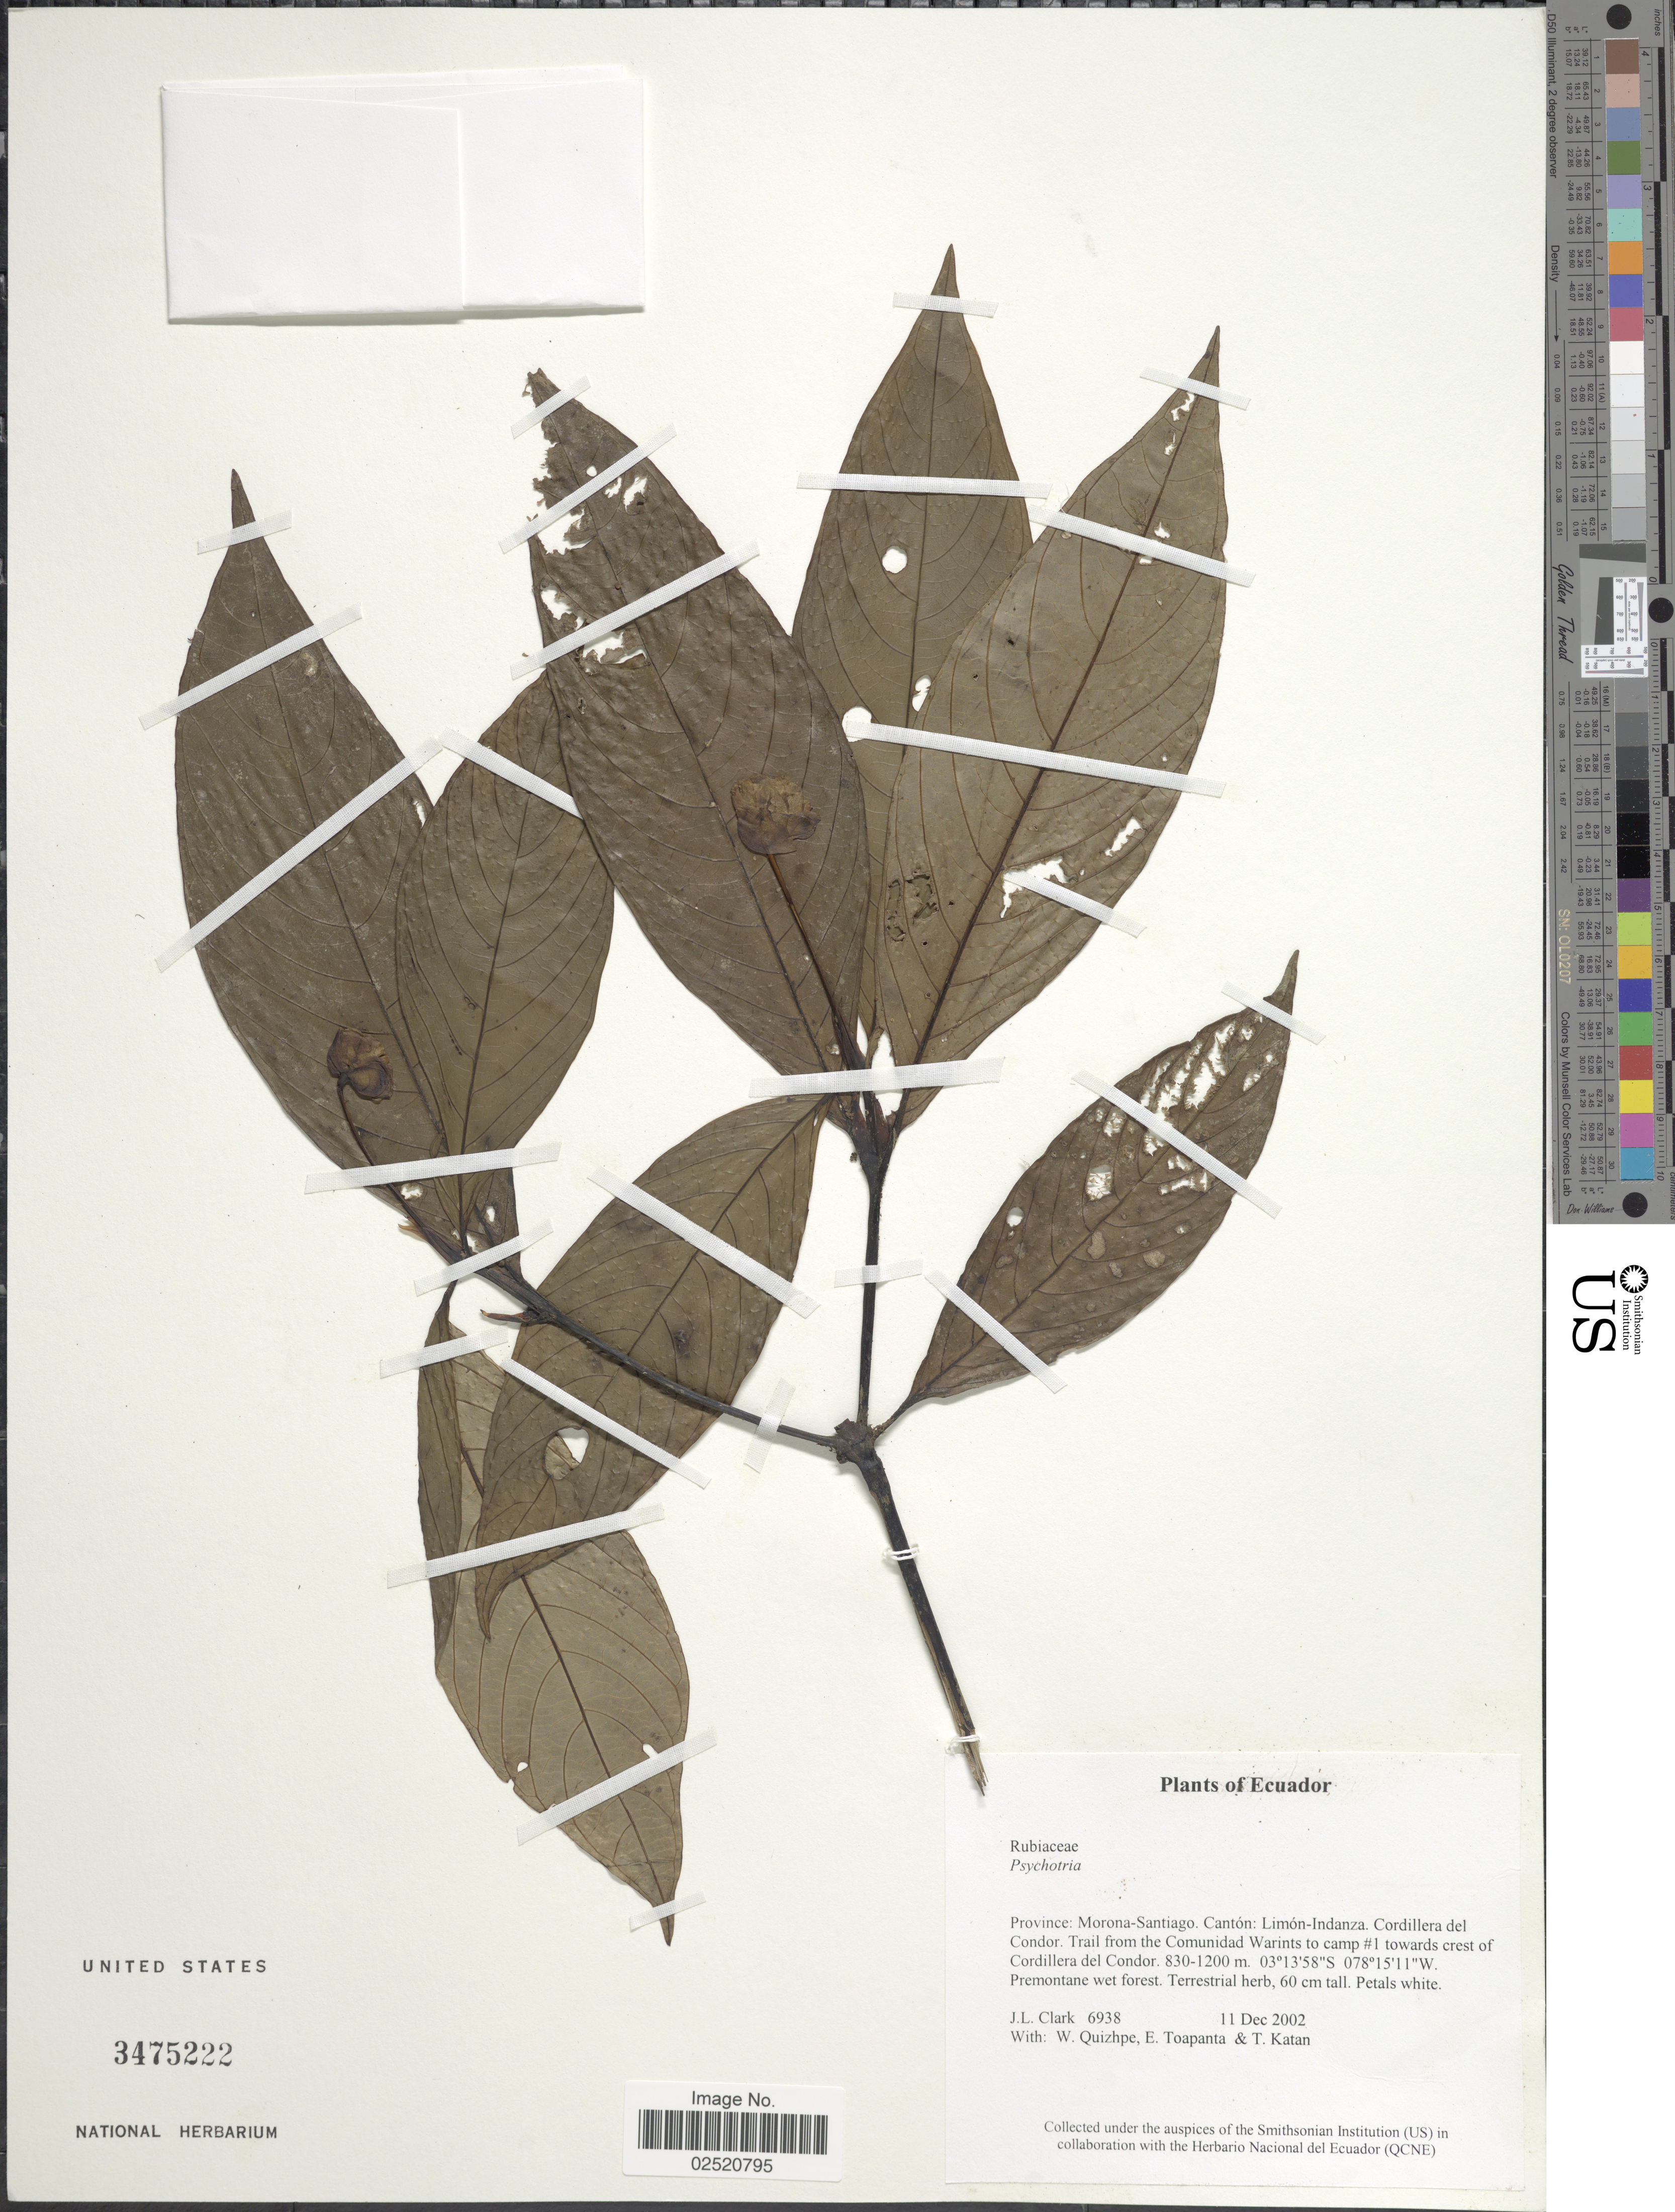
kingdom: Plantae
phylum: Tracheophyta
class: Magnoliopsida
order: Gentianales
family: Rubiaceae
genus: Psychotria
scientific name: Psychotria sp.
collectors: J. L. Clark, W. Quizhpe, E. Toapanta & T. Katan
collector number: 6938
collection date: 2002-12-11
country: Ecuador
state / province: Morona-Santiago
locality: Canton: Limon-Indanza, Cordillera del Condor, Trail from the Comunidad Warints to camp #1 towards crest of Cordillera del Condor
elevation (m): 830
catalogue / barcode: US 3475222